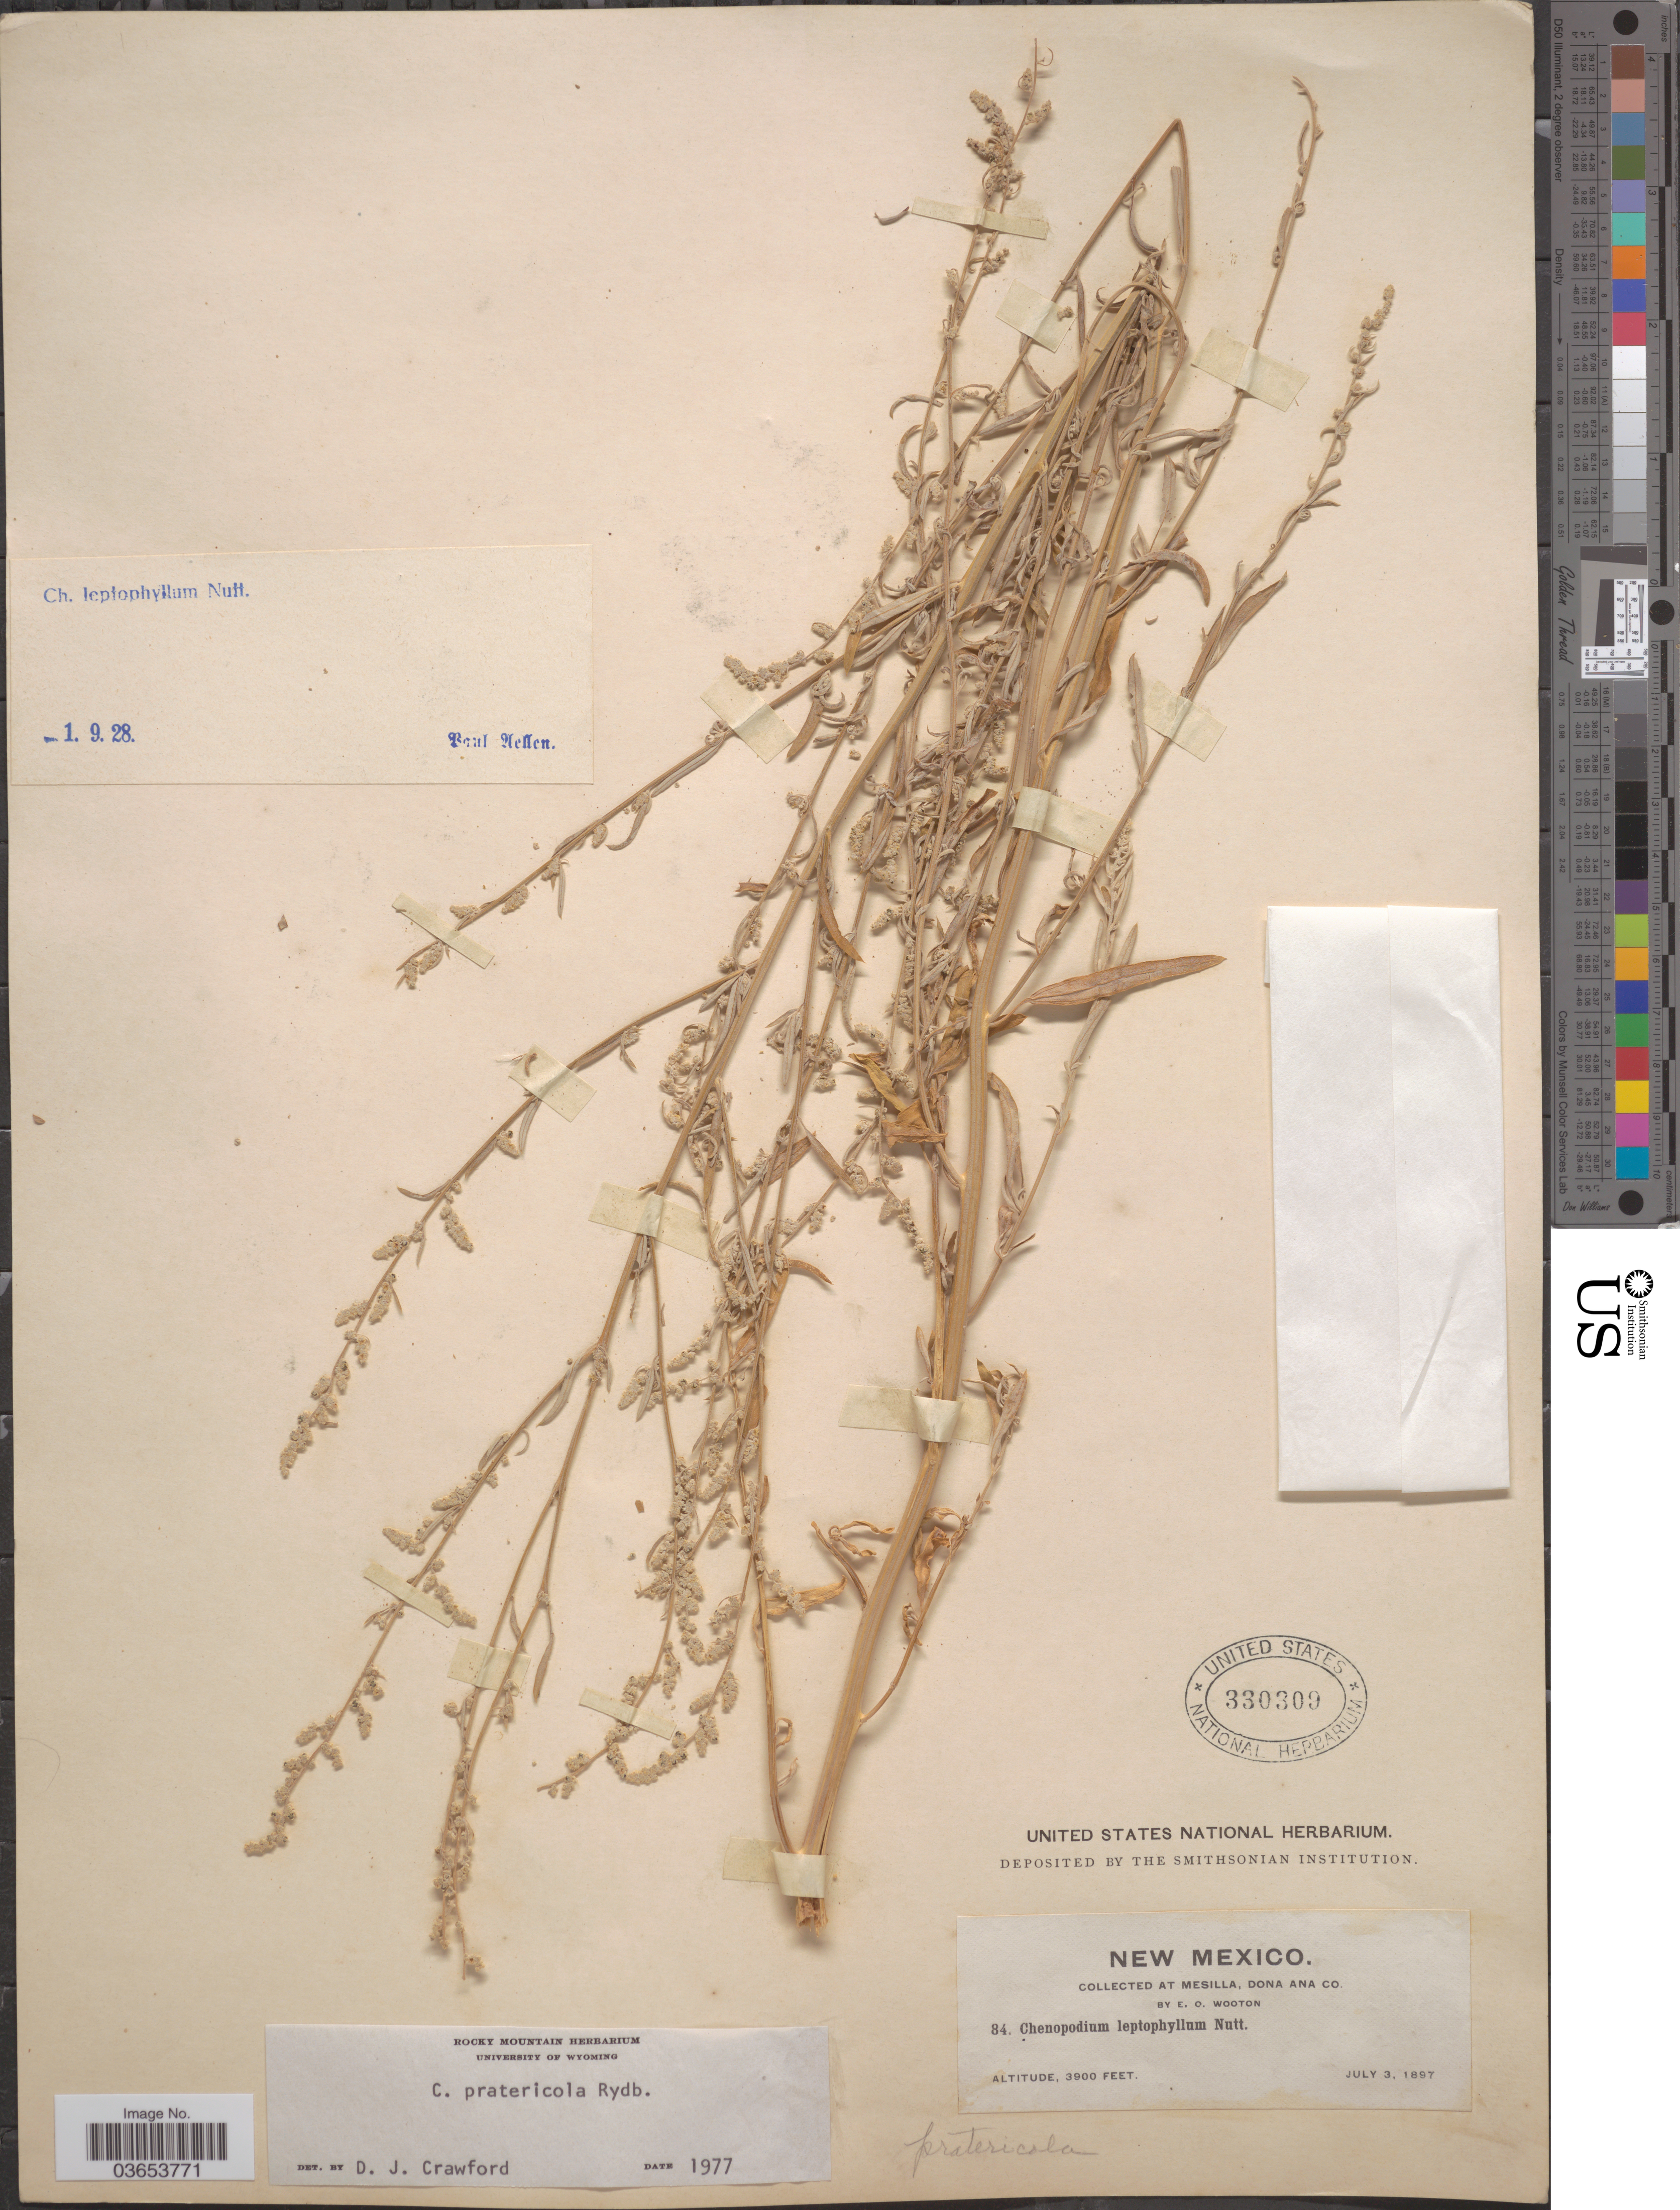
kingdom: Plantae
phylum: Tracheophyta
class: Magnoliopsida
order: Caryophyllales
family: Amaranthaceae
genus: Chenopodium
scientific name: Chenopodium pratericola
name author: Rydb.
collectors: E. O. Wooton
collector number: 84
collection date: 1897-07-03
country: United States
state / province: New Mexico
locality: Mesilla, Dona Ana Co.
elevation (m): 1189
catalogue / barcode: US 330309